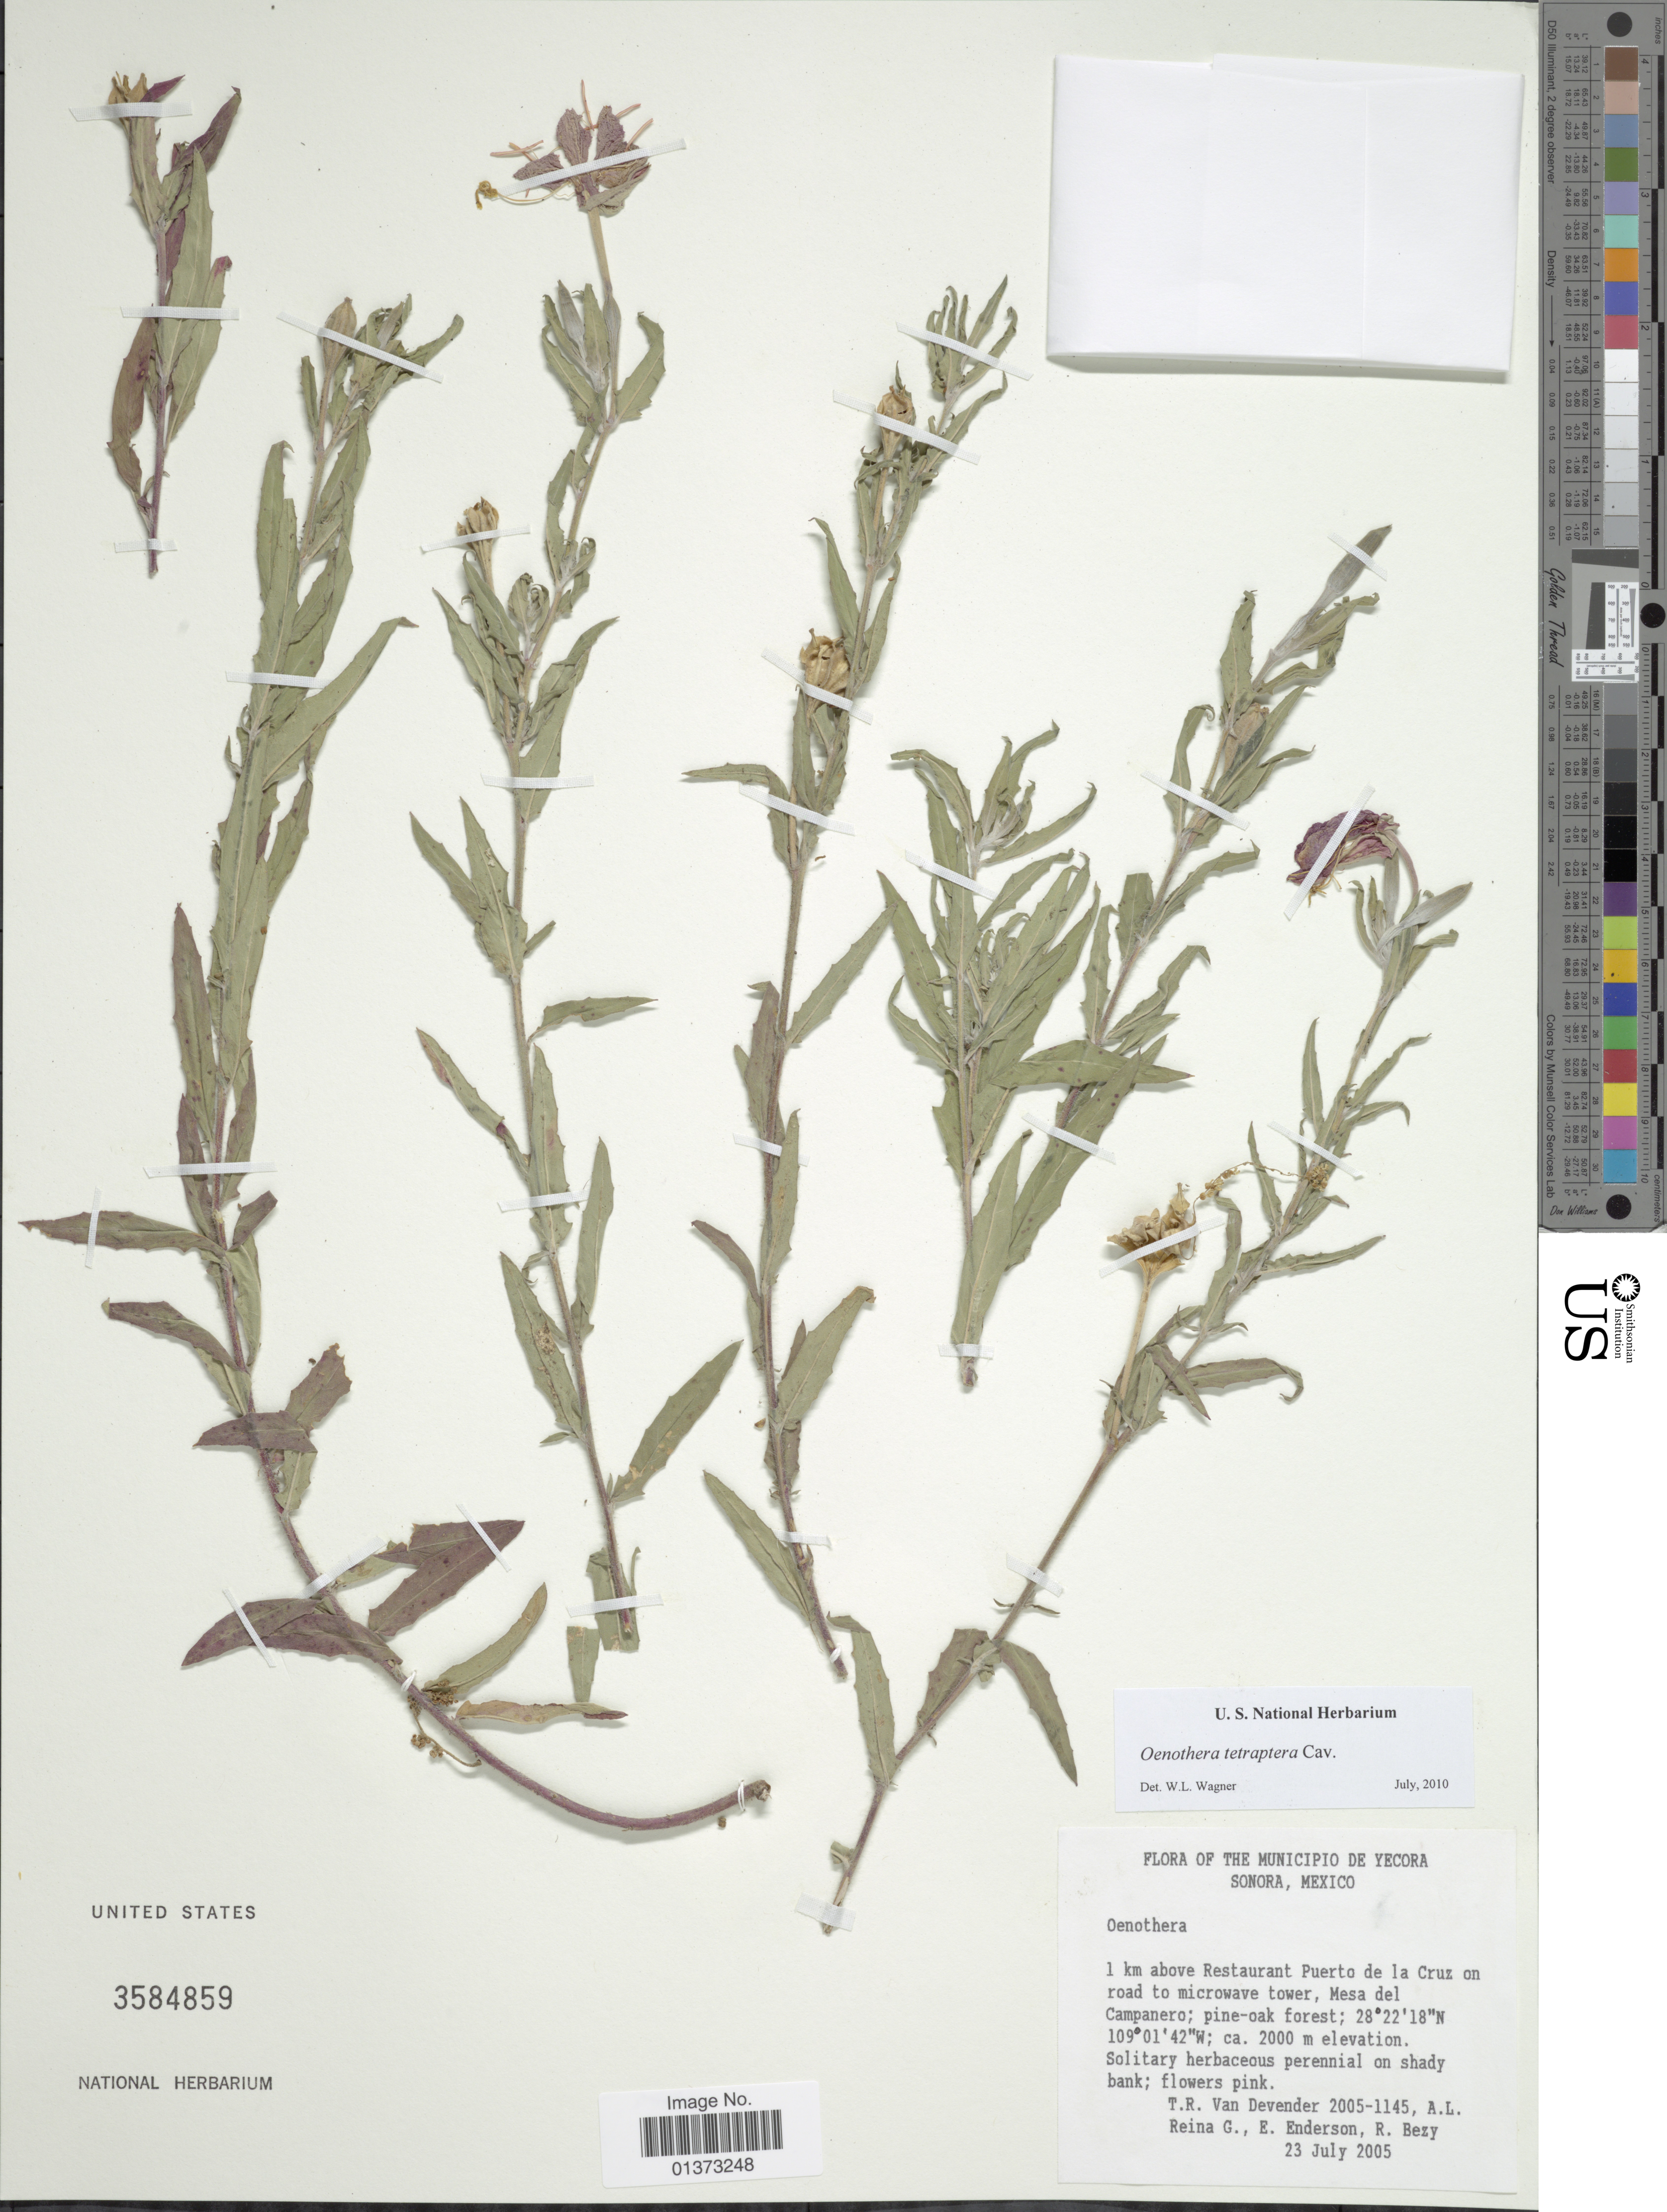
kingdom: Plantae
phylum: Tracheophyta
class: Magnoliopsida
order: Myrtales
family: Onagraceae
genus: Oenothera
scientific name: Oenothera tetraptera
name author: Cav.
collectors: T. R. Van Devender, A. L. Reina G., E. Enderson & R. Bezy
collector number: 2005-1145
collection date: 2005-07-23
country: Mexico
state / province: Sonora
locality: The Municipio de Yecora, 1 km above Restaurant Puerto de la Cruz on road to microwave tower, Mesa del Campanero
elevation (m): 2000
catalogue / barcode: US 3584859